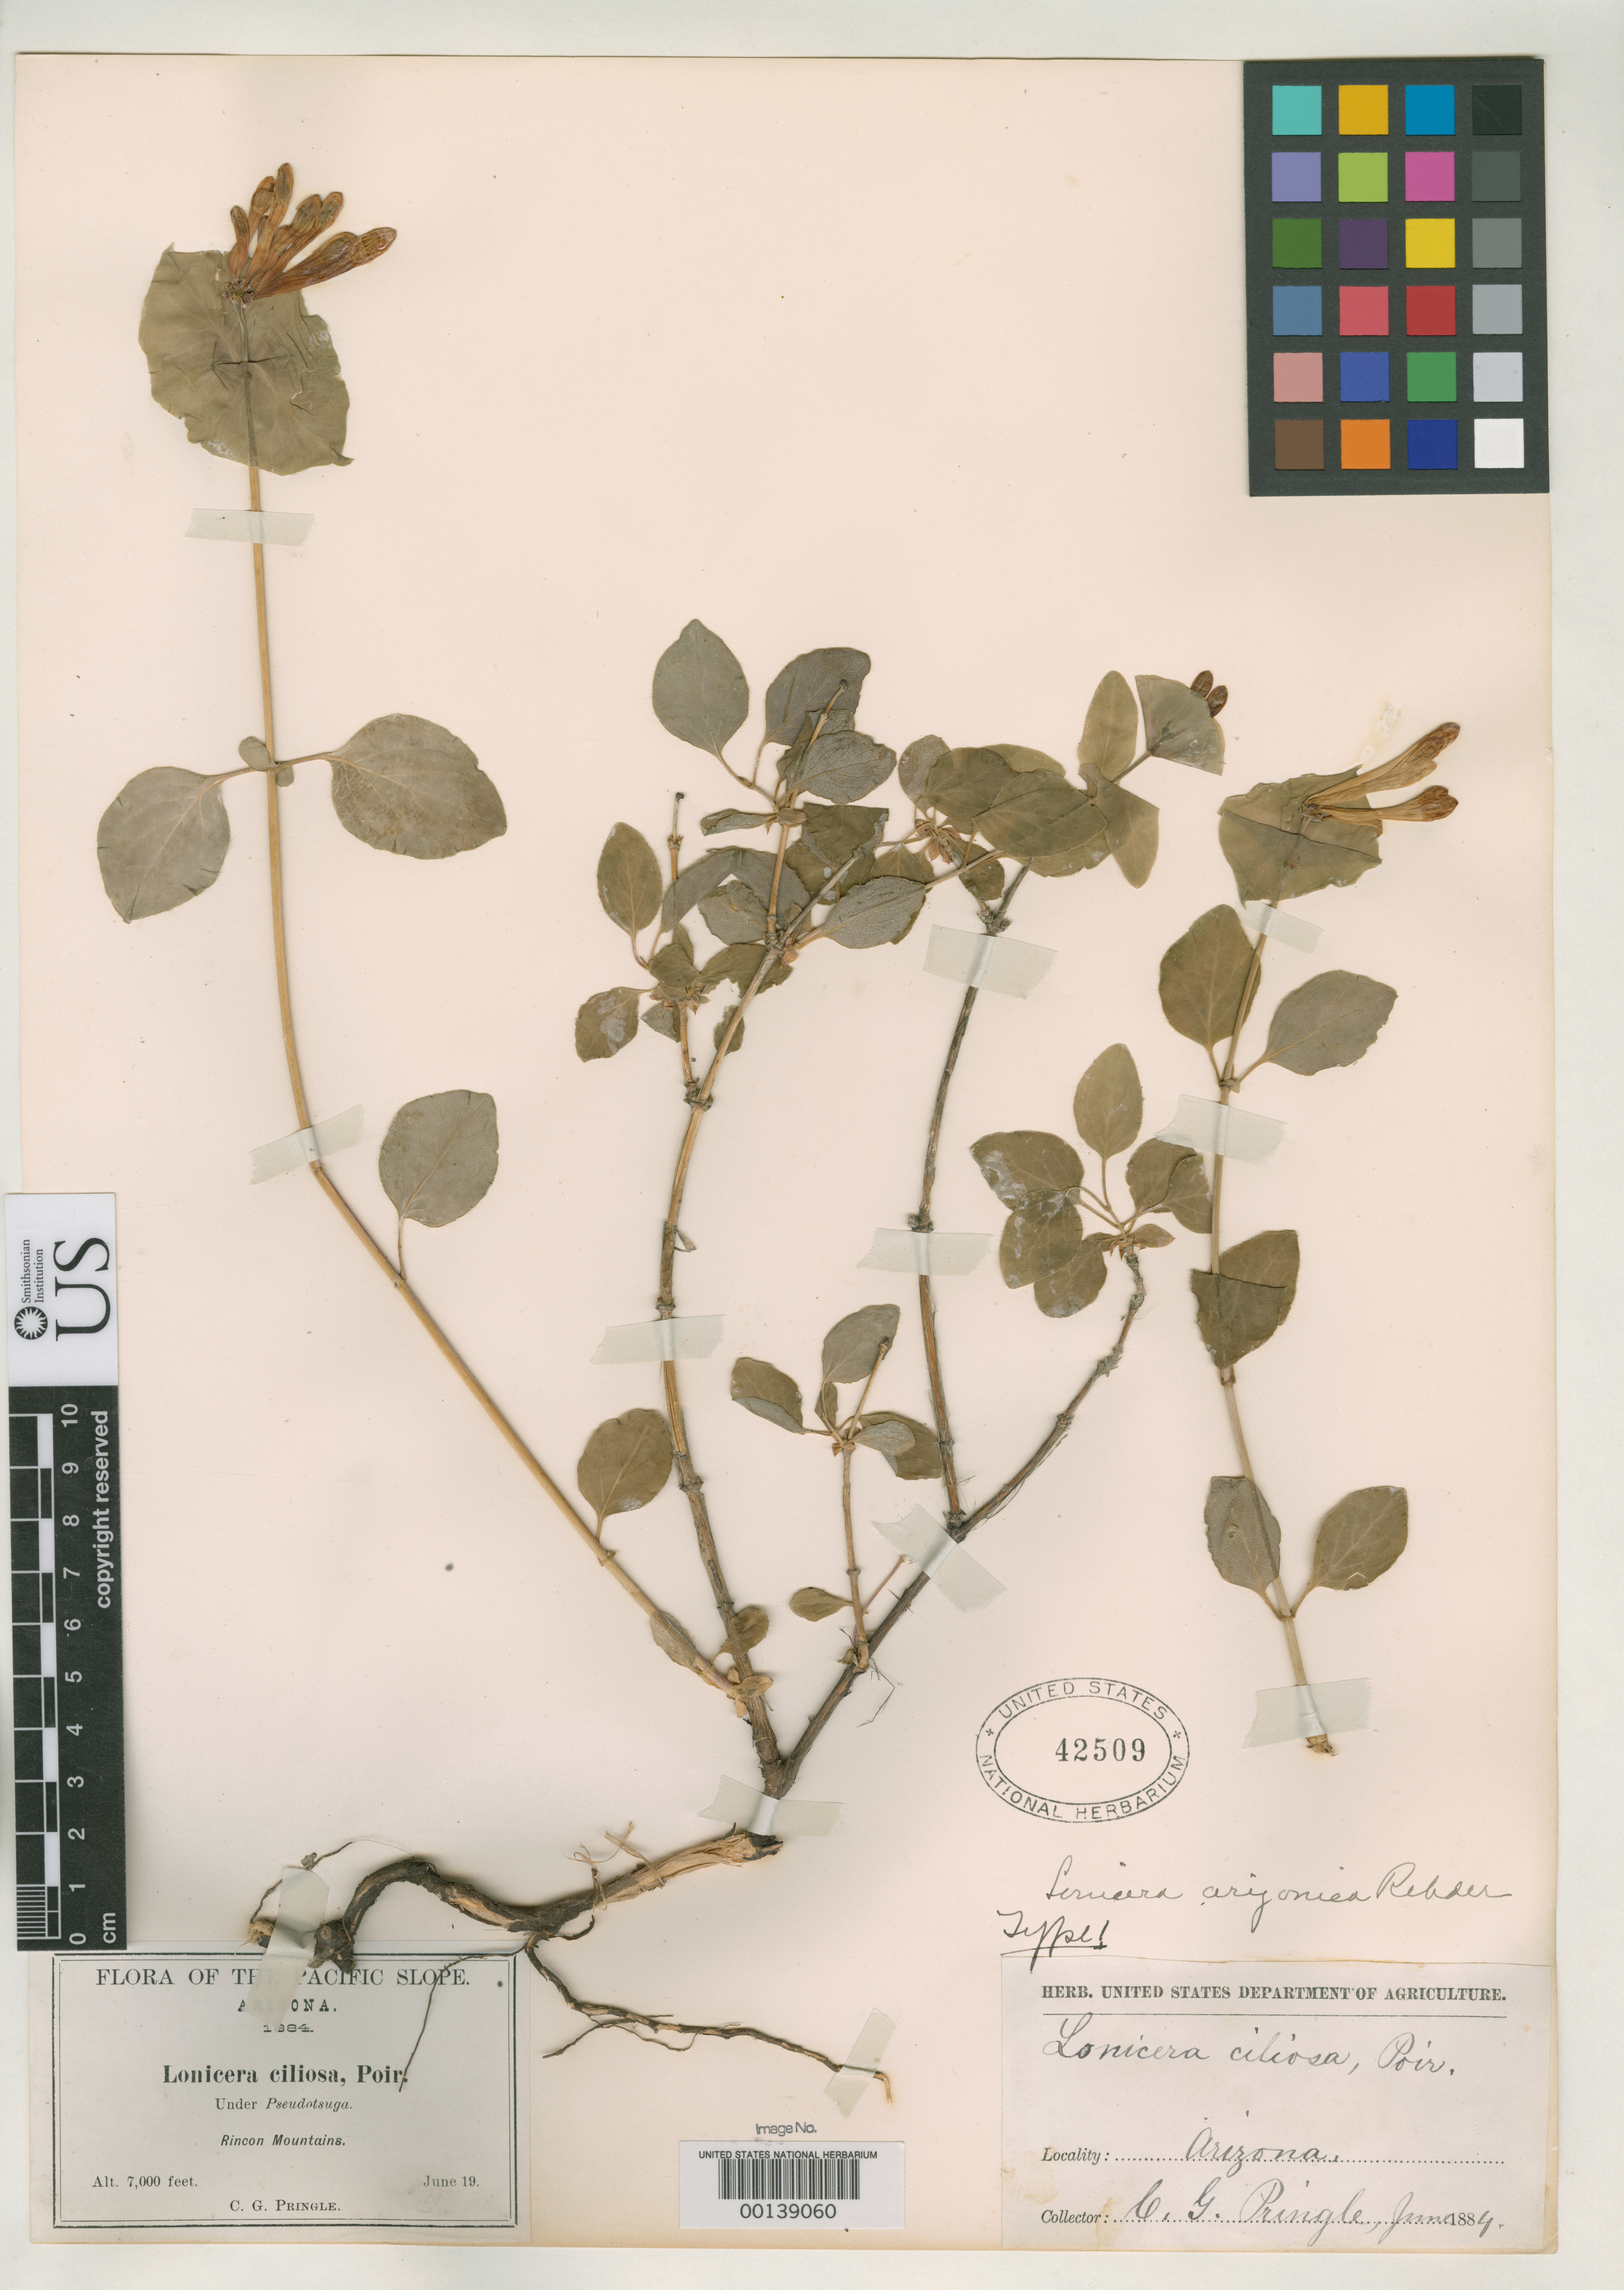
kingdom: Plantae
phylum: Tracheophyta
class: Magnoliopsida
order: Dipsacales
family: Caprifoliaceae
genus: Lonicera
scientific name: Lonicera arizonica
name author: Rehder in Sarg.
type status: Syntype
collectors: C. G. Pringle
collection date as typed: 19 Jun 1884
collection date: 1884-06-19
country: United States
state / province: Arizona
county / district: Pima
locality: Rincon Mts.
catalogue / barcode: US 42509